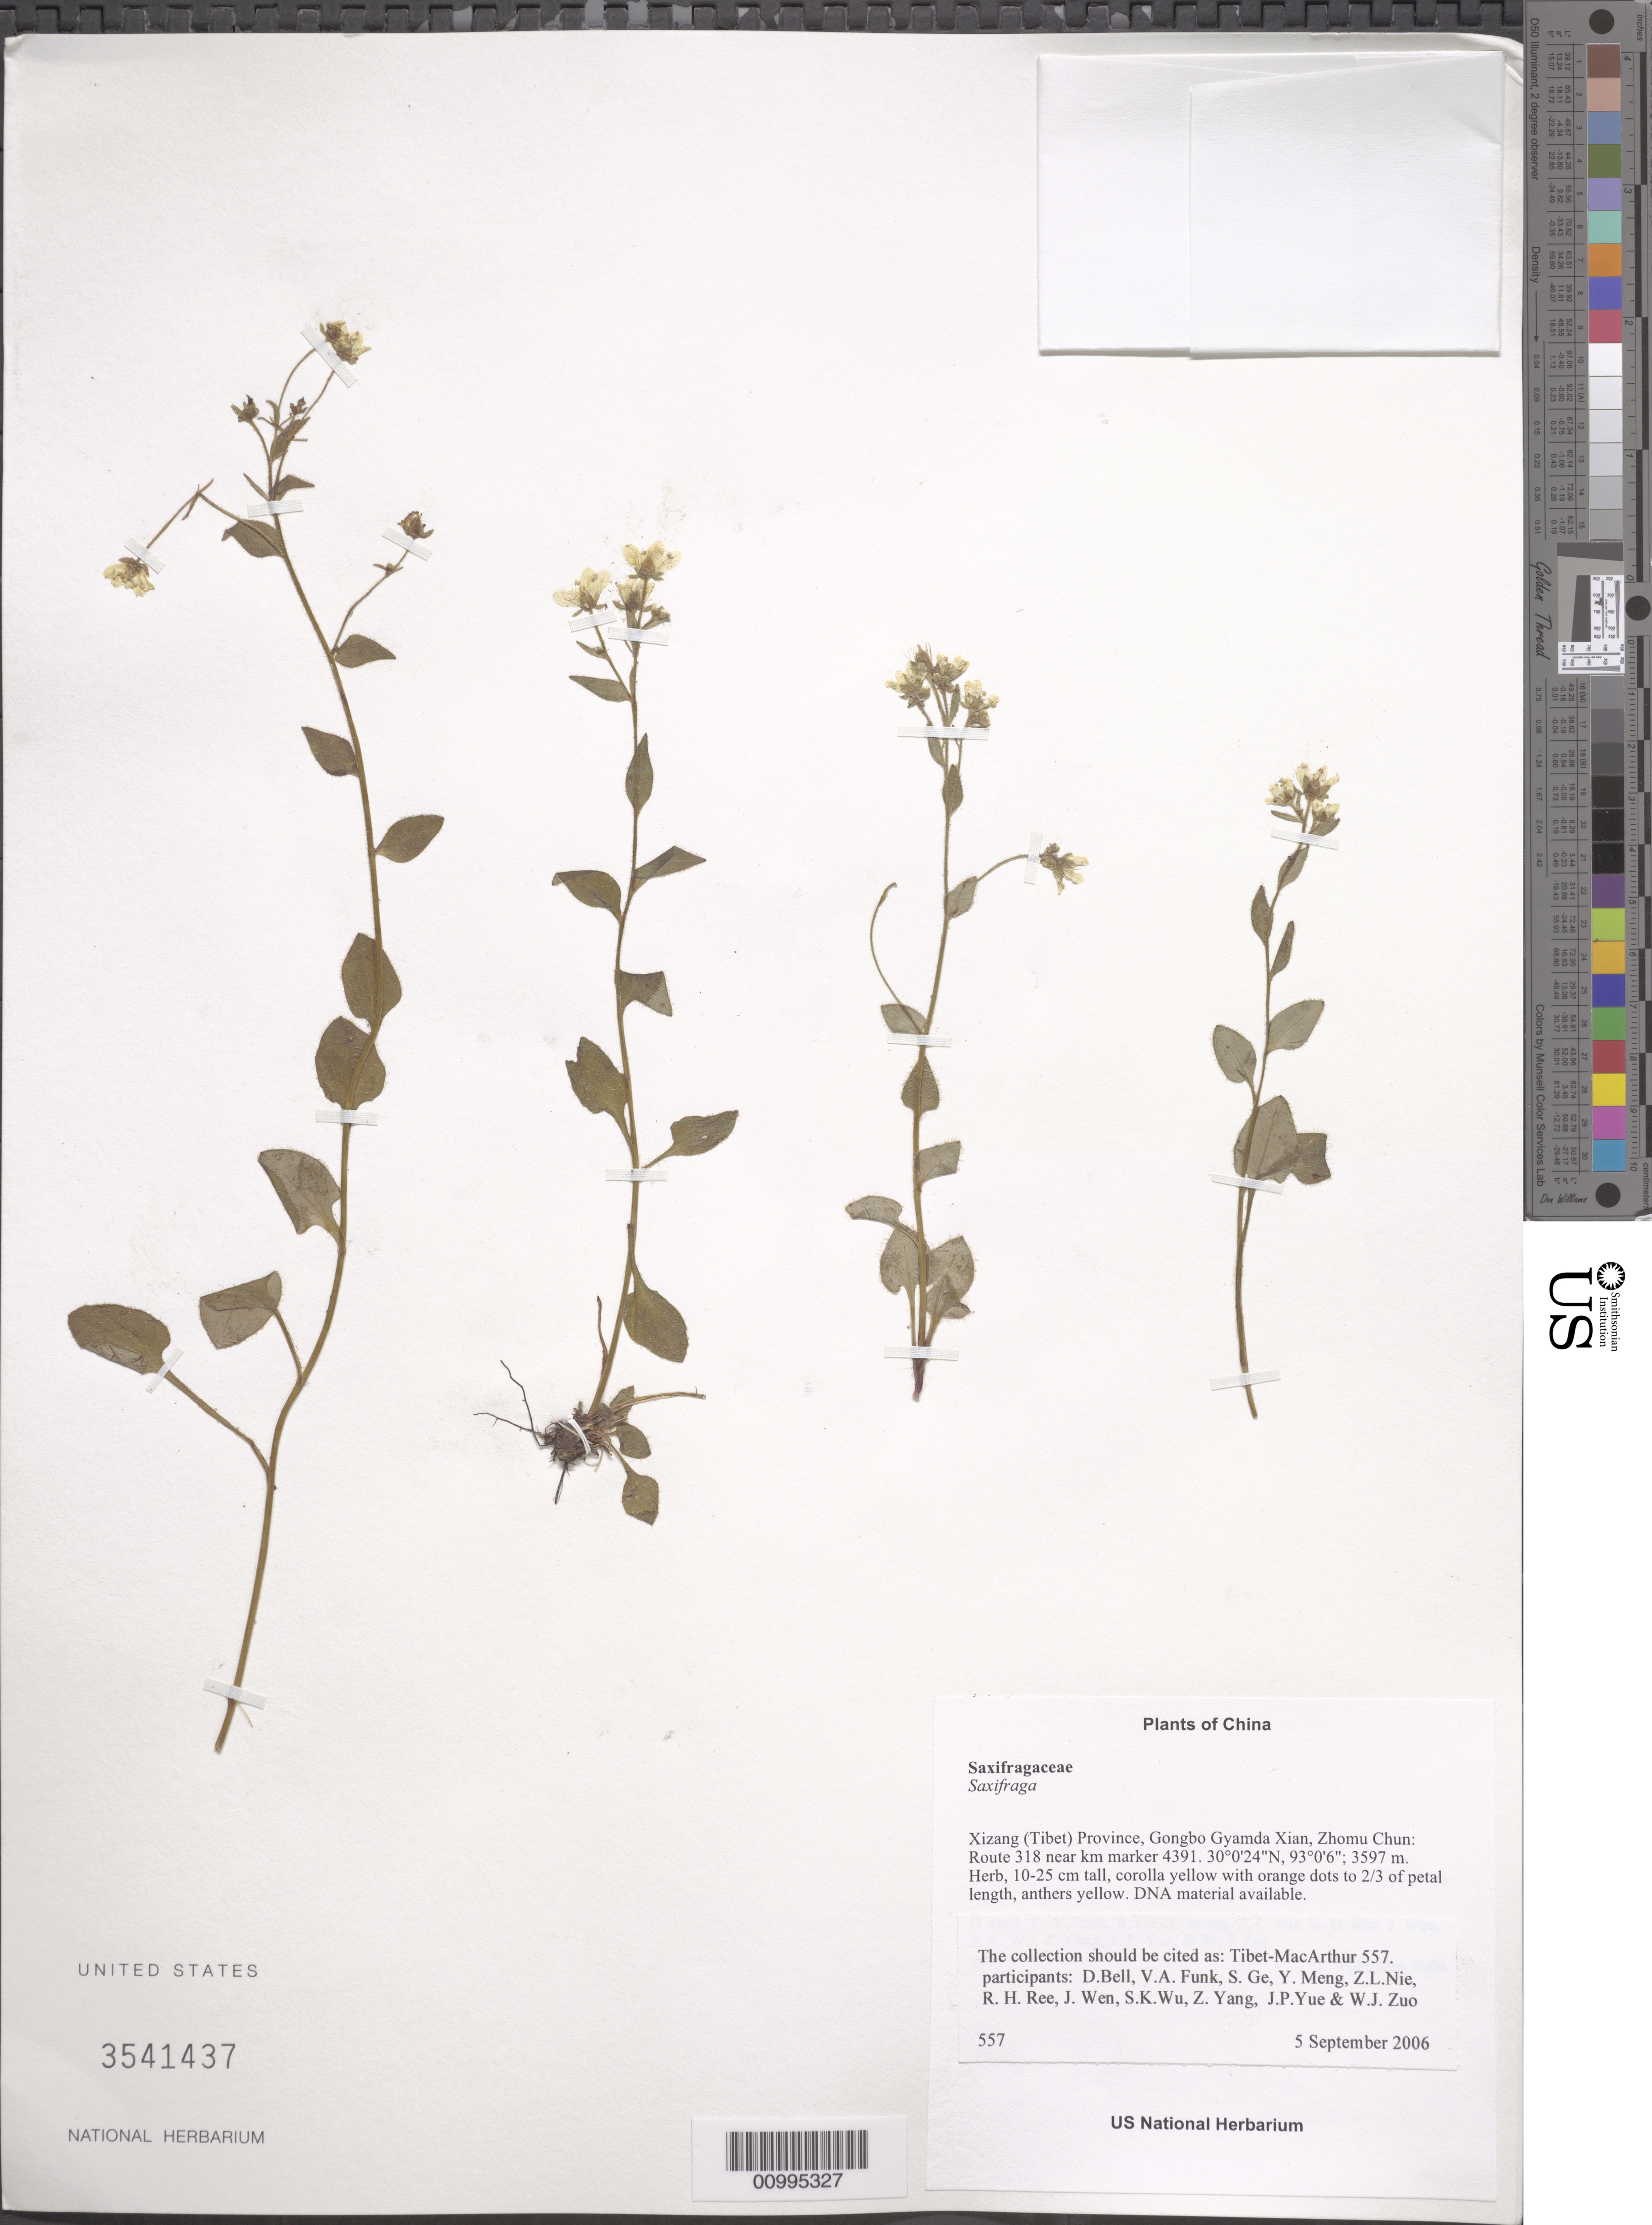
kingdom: Plantae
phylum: Tracheophyta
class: Magnoliopsida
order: Saxifragales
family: Saxifragaceae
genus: Saxifraga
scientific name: Saxifraga sp.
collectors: Tibet-MacArthur, D. A. Bell, V. Funk, S. Ge, Y. Meng, Z. Nie, R. Ree, J. Wen, S. K. Wu, Z. Yang, J. Yue & W. Zuo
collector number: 557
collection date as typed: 05 Sep 2006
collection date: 2006-09-05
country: China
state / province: Xizang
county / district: Gongbo Gyamda Xian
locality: Zhomu Chun. Route 318 near km marker 4391.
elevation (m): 3597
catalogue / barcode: US 3541437